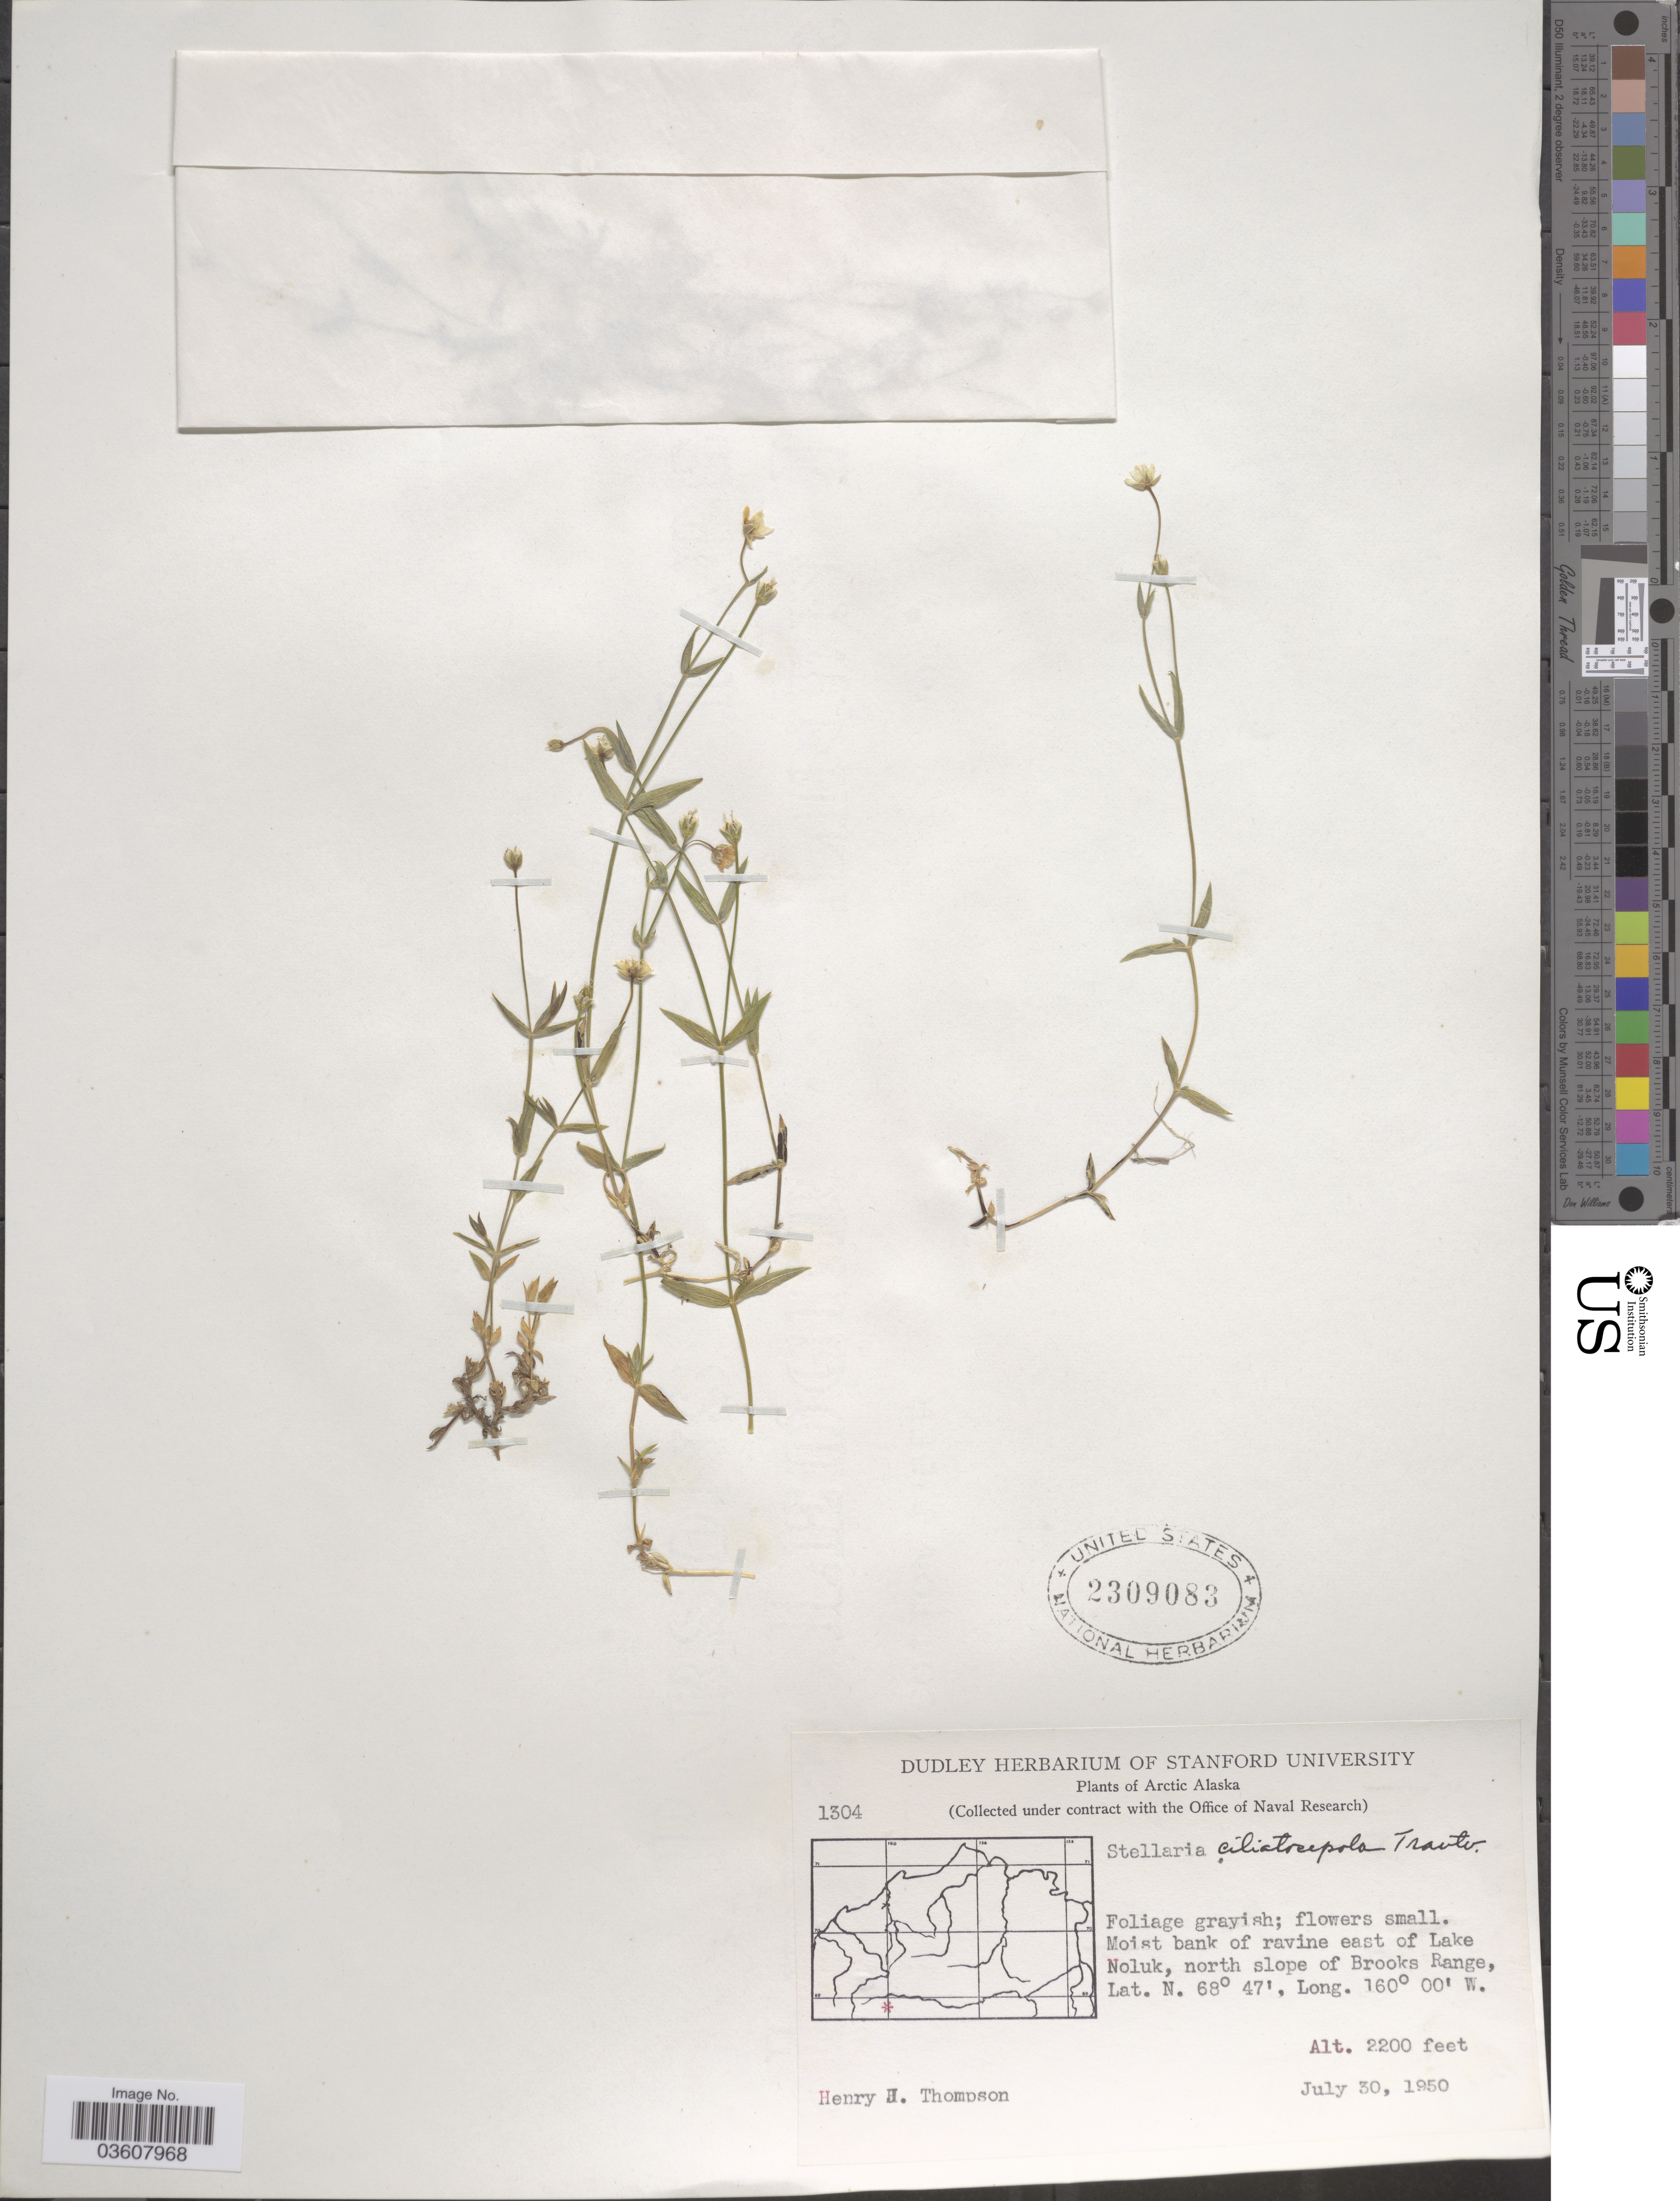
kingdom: Plantae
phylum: Tracheophyta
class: Magnoliopsida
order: Caryophyllales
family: Caryophyllaceae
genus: Stellaria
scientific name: Stellaria ciliatosepala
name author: Trautv.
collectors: H. J. Thompson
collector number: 1304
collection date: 1950-07-30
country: United States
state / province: Alaska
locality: Arctic Alaska. Moist bank of ravine east of Lake Noluk, north slope of Brooks Range.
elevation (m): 671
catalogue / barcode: US 2309083